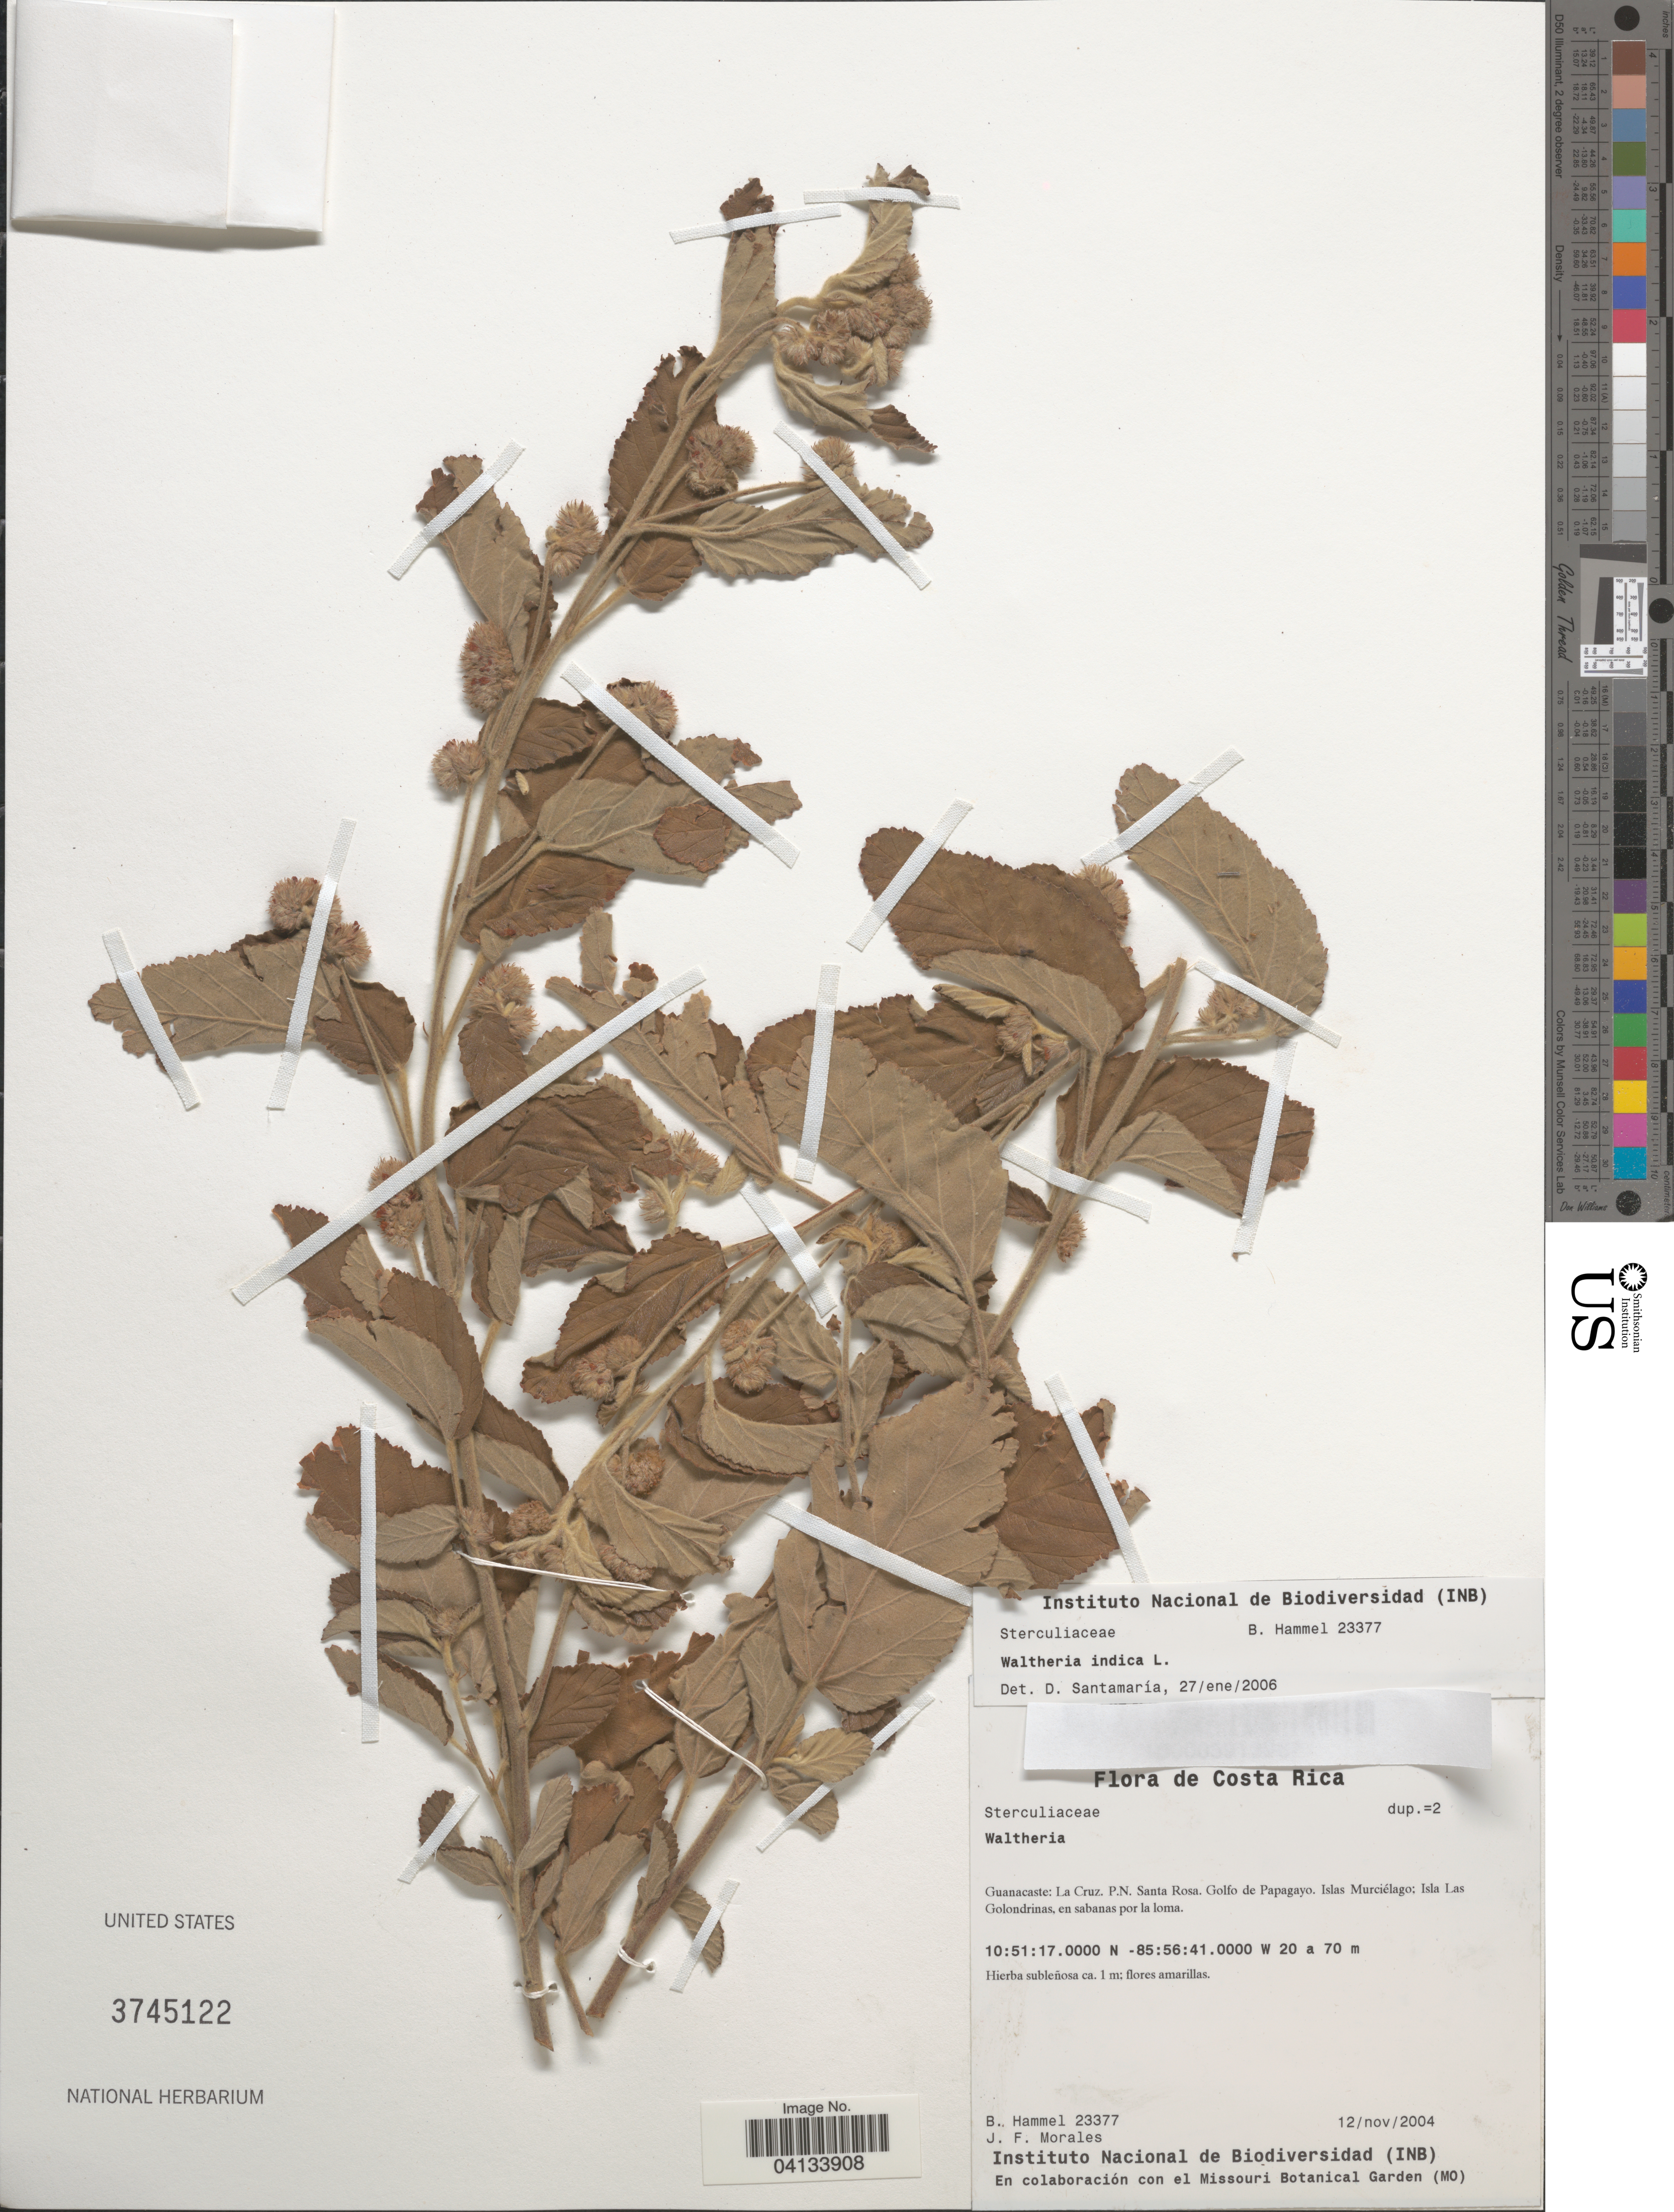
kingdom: Plantae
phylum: Tracheophyta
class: Magnoliopsida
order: Malvales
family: Malvaceae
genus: Waltheria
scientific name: Waltheria indica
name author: L.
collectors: B. Hammel & J. Morales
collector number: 23377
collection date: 2004-11-12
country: Costa Rica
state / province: Guanacaste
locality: La Cruz. P.N. Santa Rosa. Golfo de Papagayo. Islas Murciélago; Isla Las Golondrinas, en sabanas por la loma.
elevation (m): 20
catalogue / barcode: US 3745122